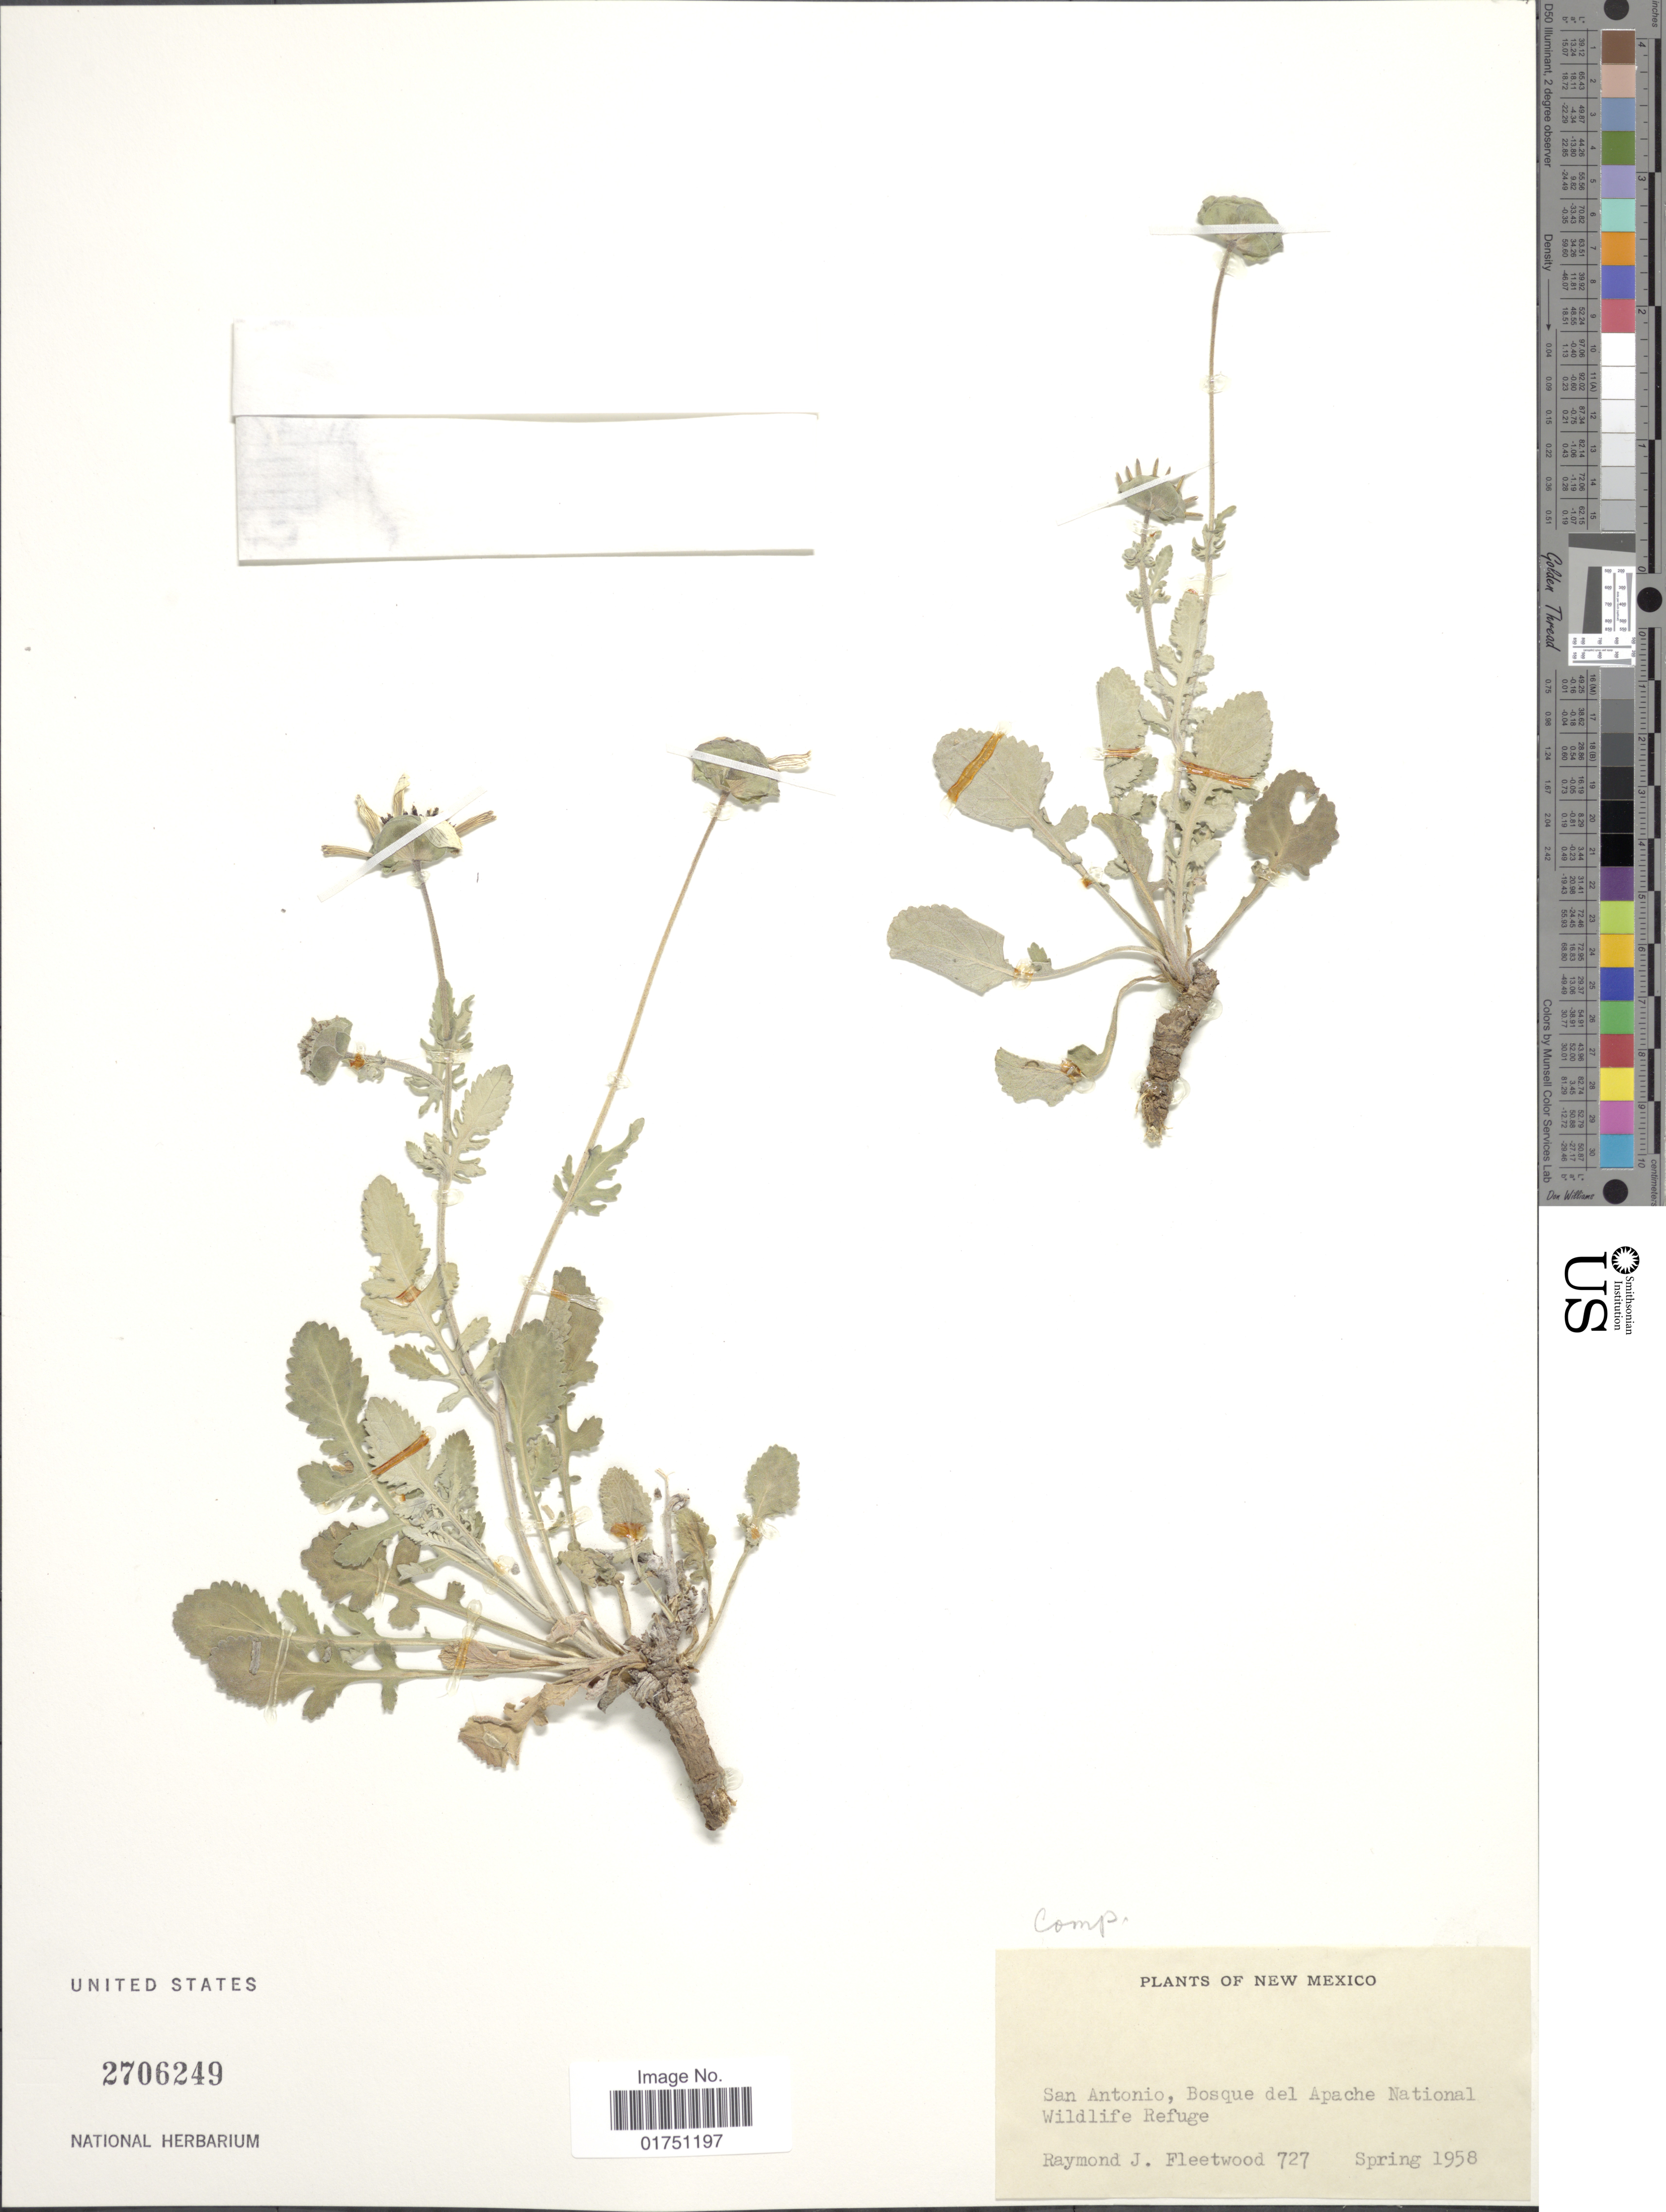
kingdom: Plantae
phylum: Tracheophyta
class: Magnoliopsida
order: Asterales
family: Asteraceae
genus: Berlandiera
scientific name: Berlandiera lyrata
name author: Benth.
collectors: R. J. Fleetwood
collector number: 727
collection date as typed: Spring 1958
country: United States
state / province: New Mexico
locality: San Antonio, Bosque del Apache National Wildlife Refuge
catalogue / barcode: US 2706249